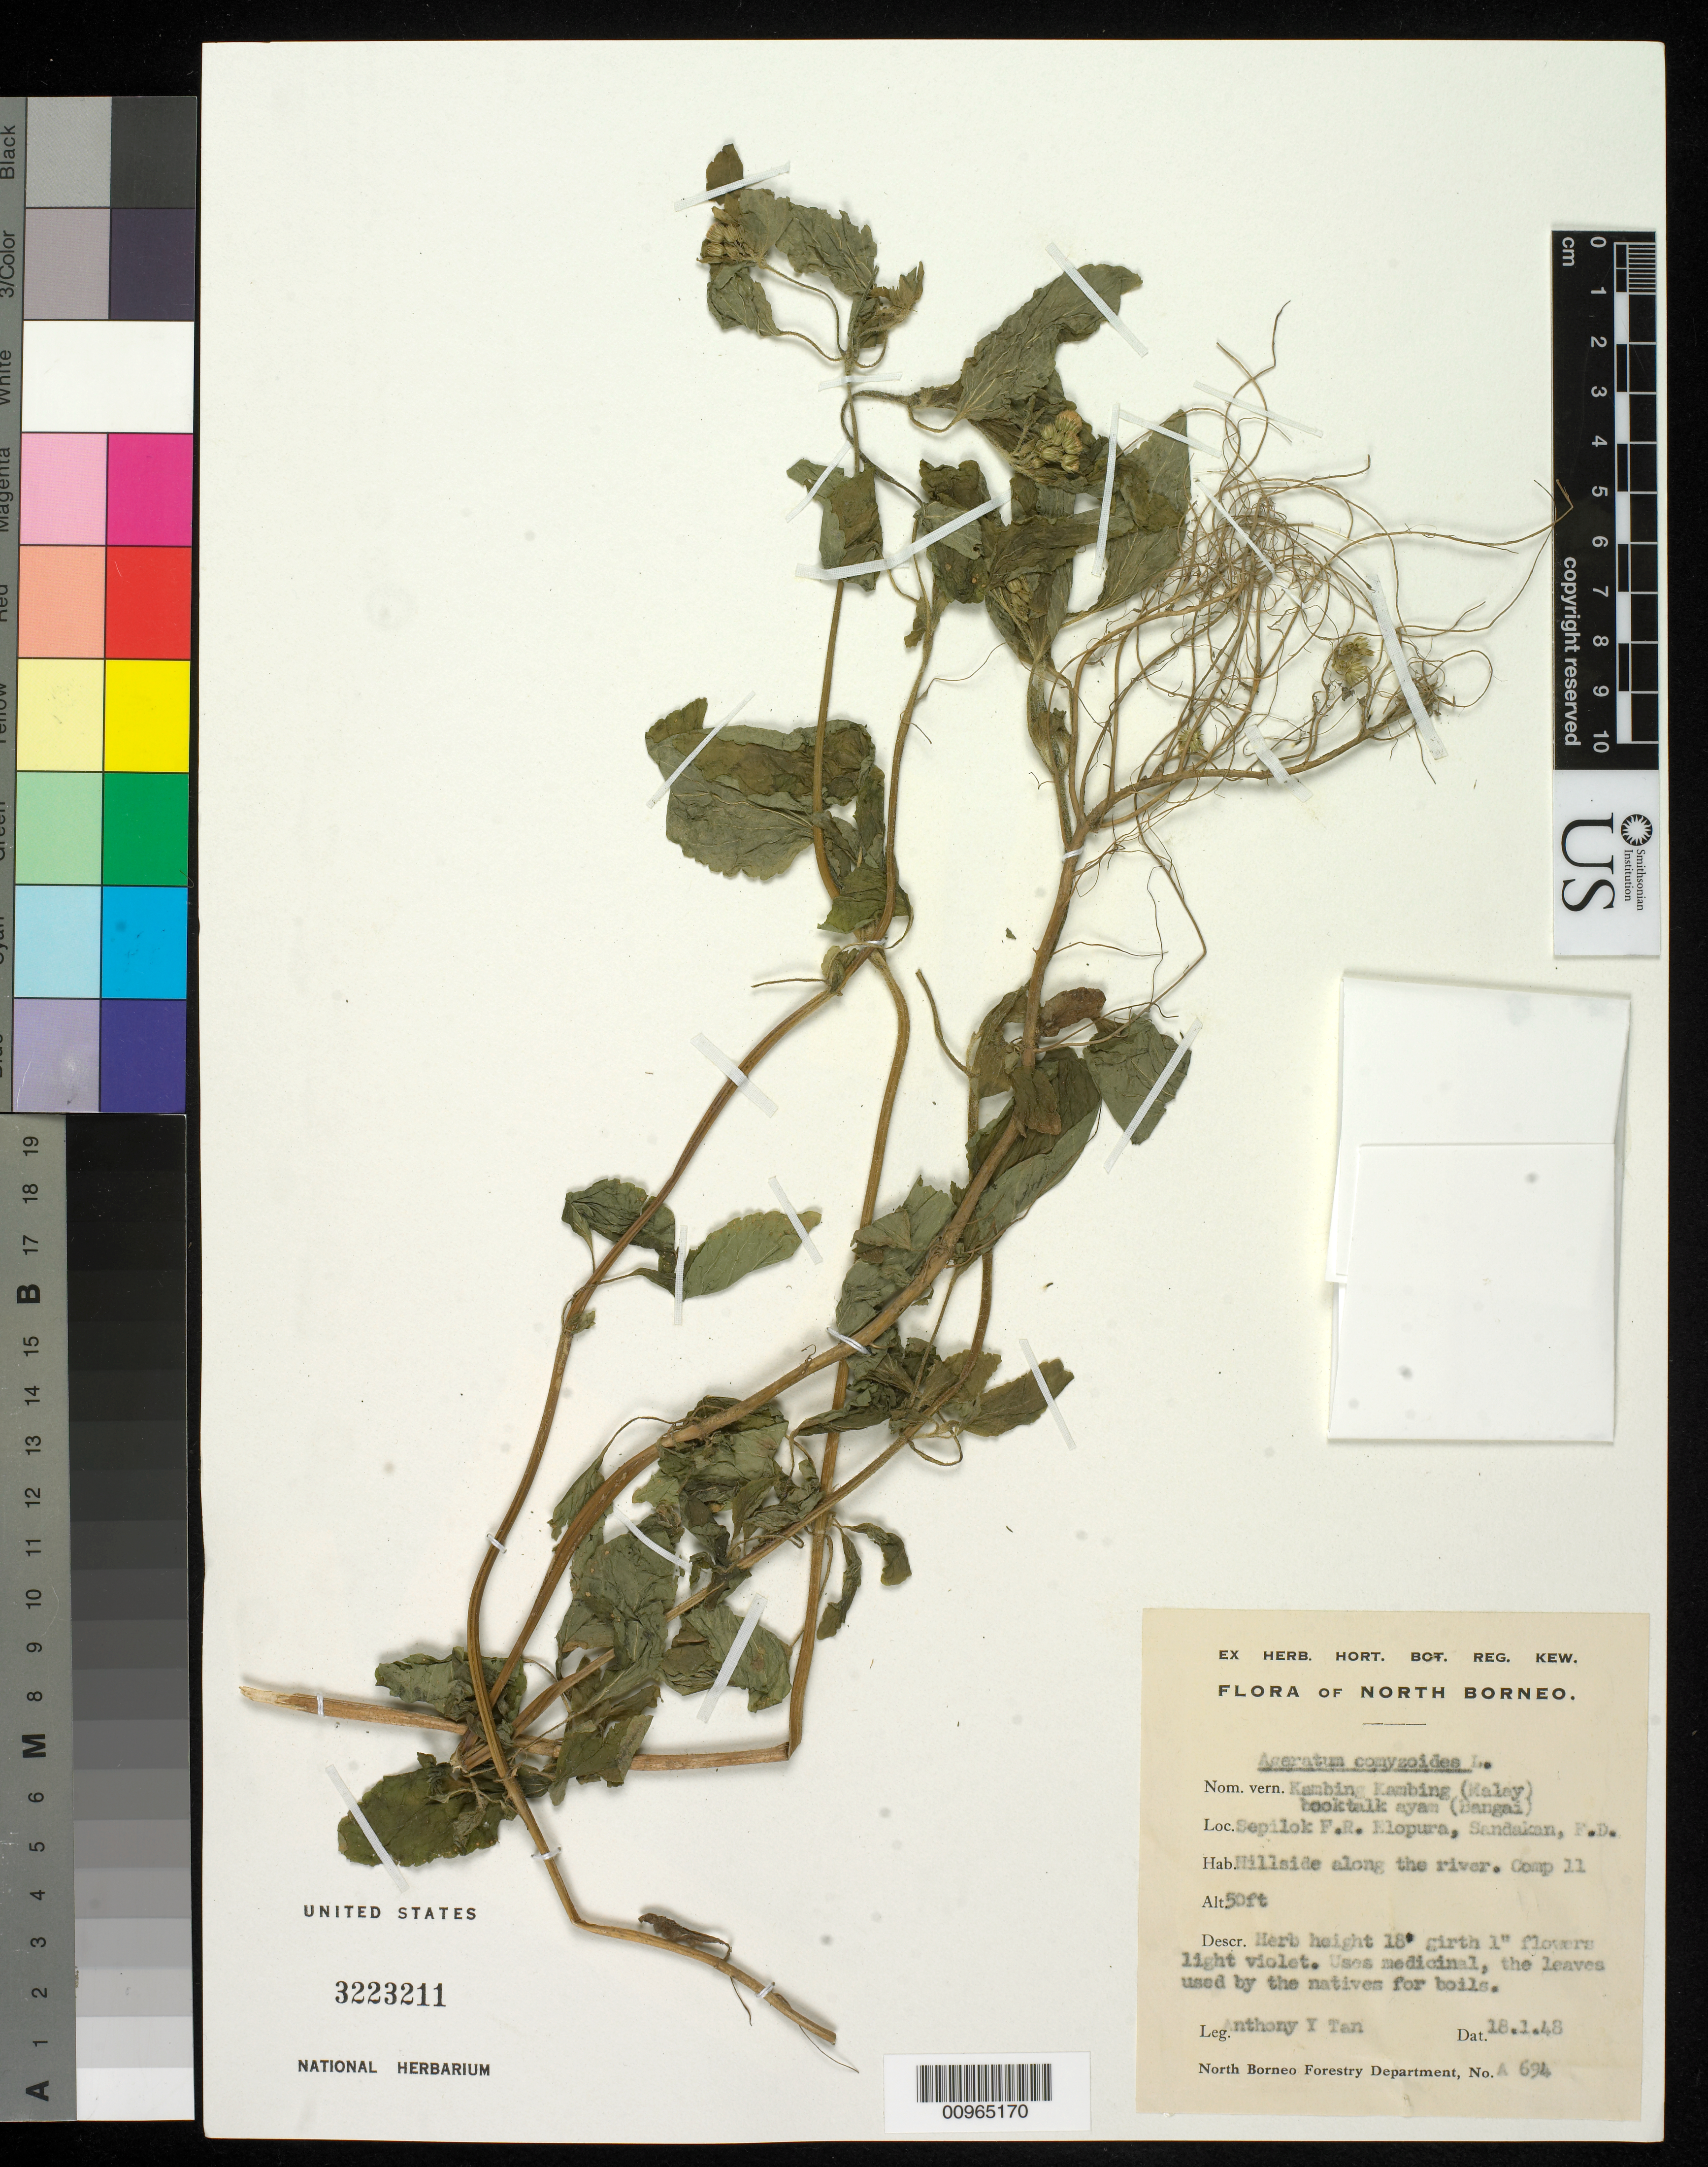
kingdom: Plantae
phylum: Tracheophyta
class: Magnoliopsida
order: Asterales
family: Asteraceae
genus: Ageratum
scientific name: Ageratum conyzoides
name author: L.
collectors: A. Tan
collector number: A 694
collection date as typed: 18 Jan 1948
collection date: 1948-01-18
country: Malaysia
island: Borneo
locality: Sepilok F.R. Elopura, Sandakan, F.D.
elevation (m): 15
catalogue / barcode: US 3223211